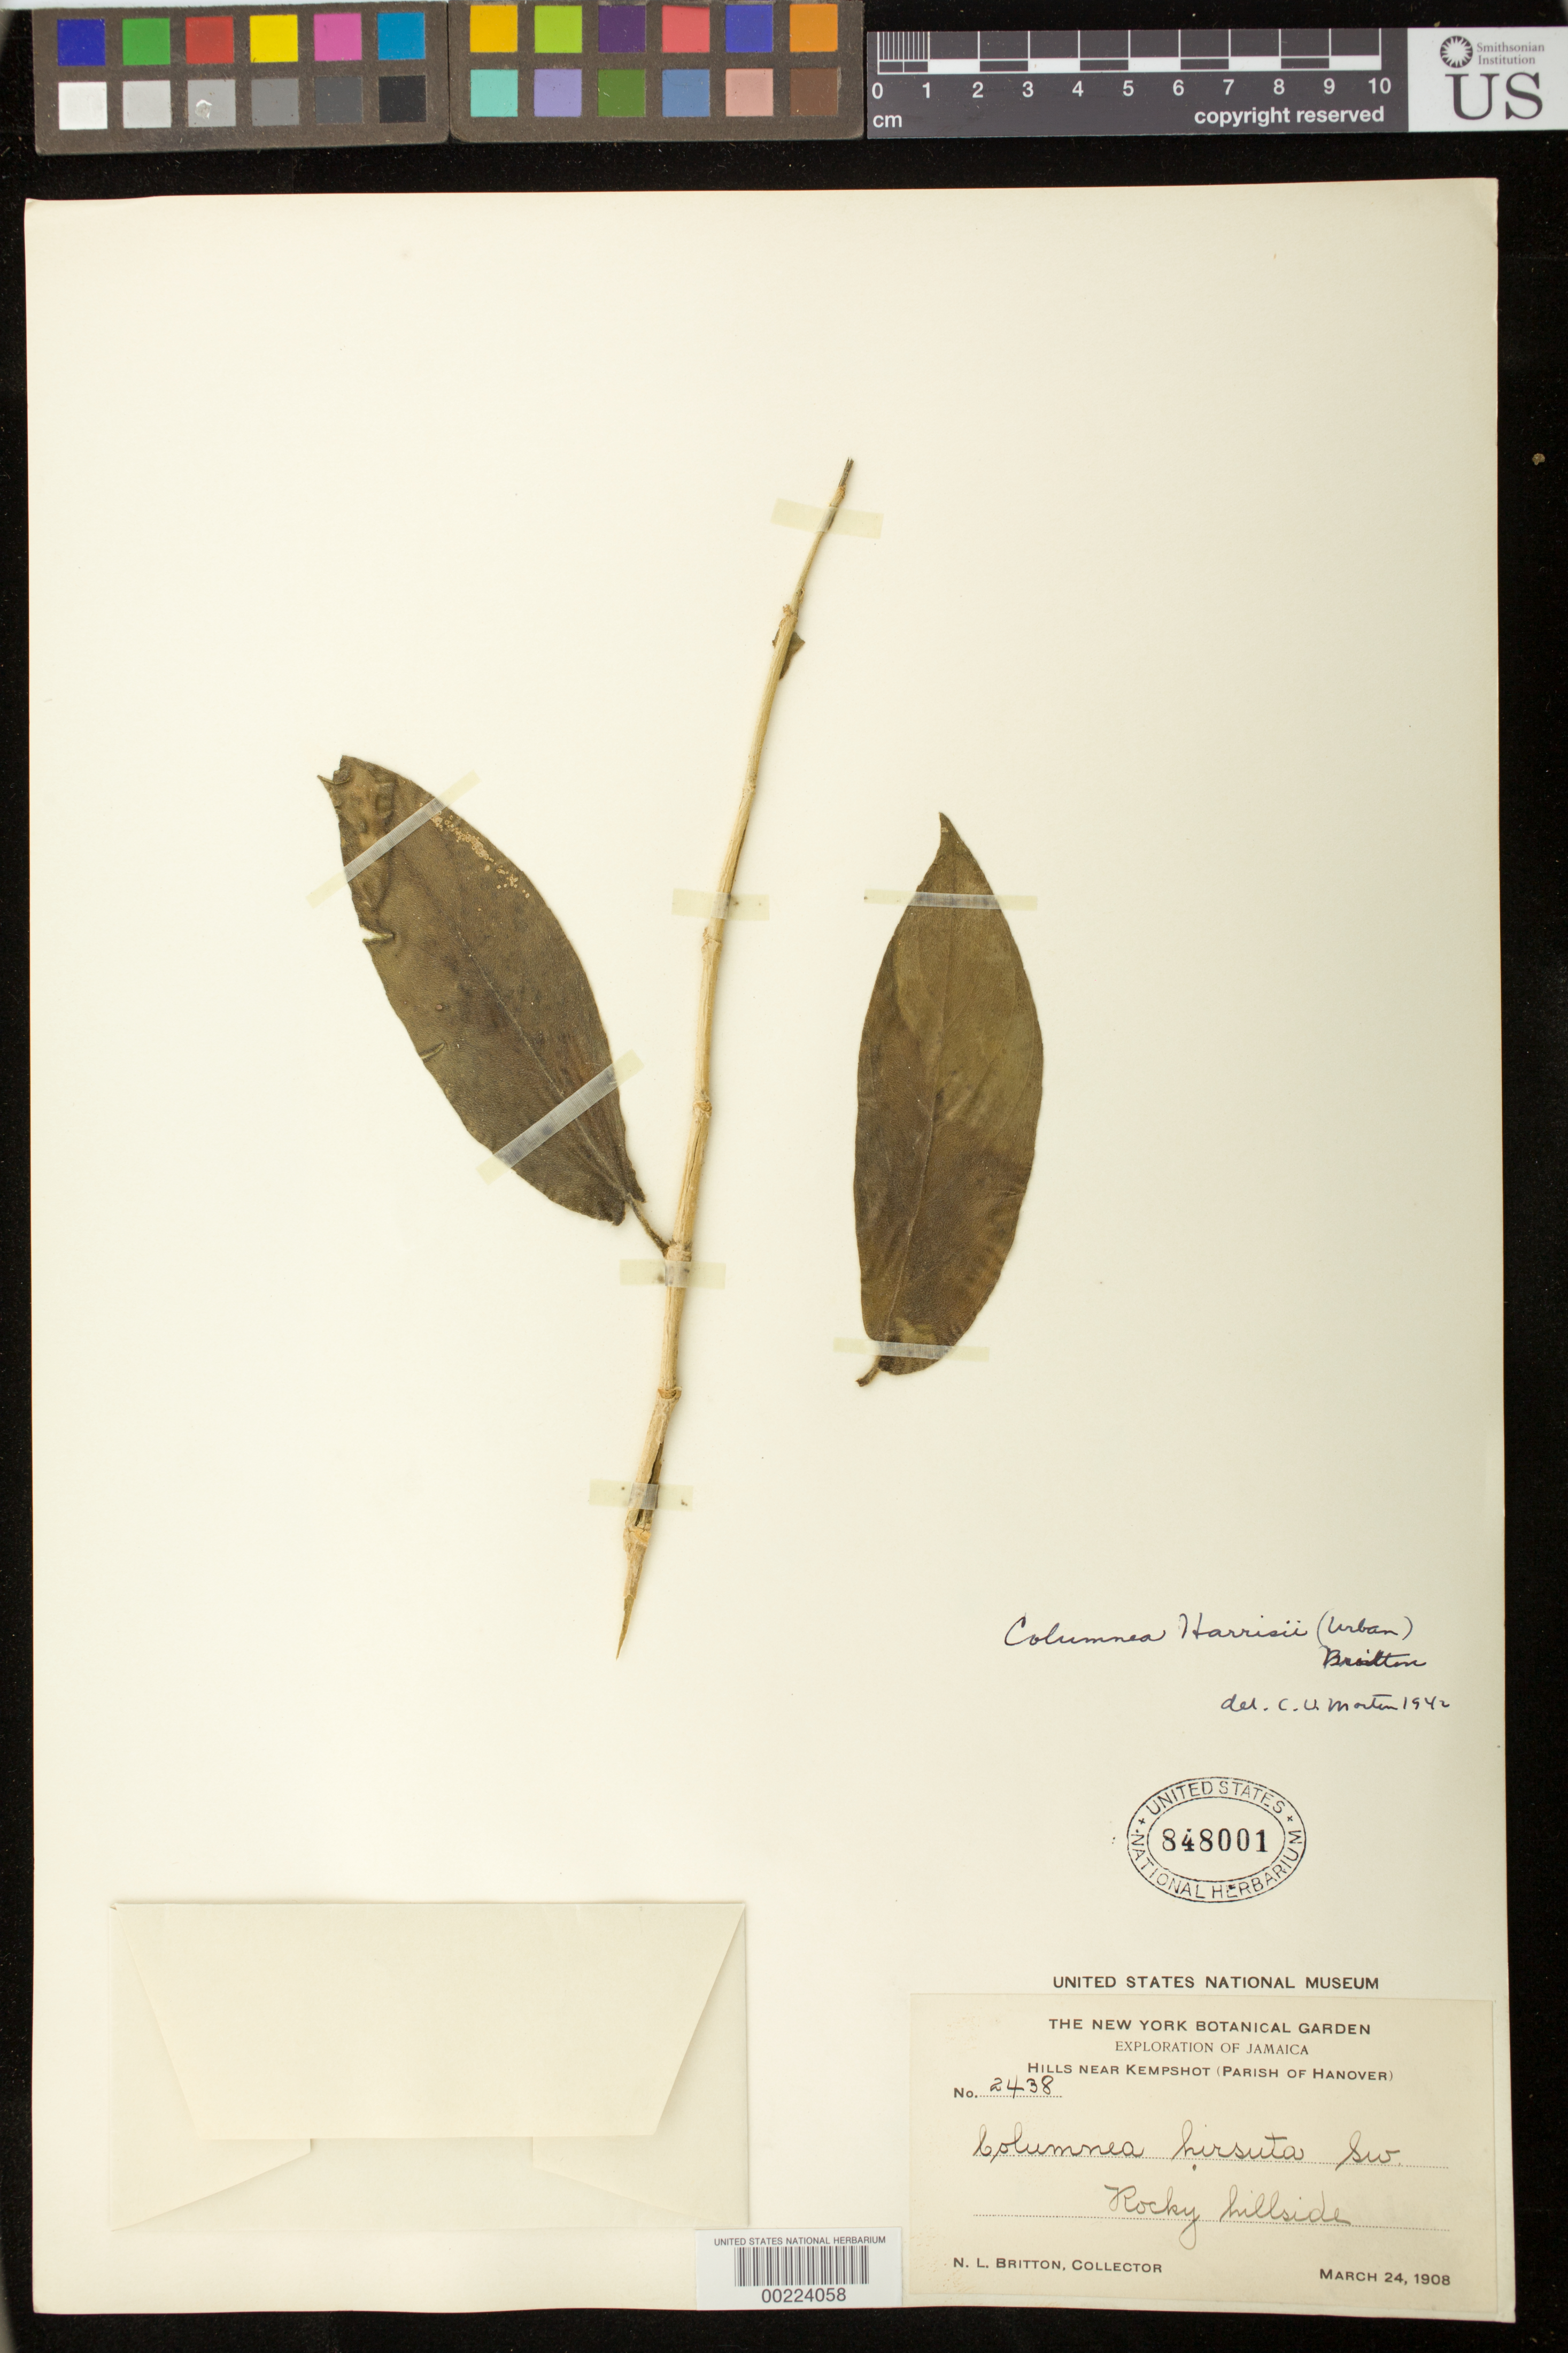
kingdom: Plantae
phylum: Tracheophyta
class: Magnoliopsida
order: Lamiales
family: Gesneriaceae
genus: Columnea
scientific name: Columnea harrisii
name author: (Urb.) Britton ex C.V. Morton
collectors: N. Britton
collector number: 2438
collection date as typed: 24 Mar 1908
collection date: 1908-03-24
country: Jamaica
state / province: Hanover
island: Jamaica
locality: Hills near Kempshot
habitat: Rocky hillside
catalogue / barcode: US 848001